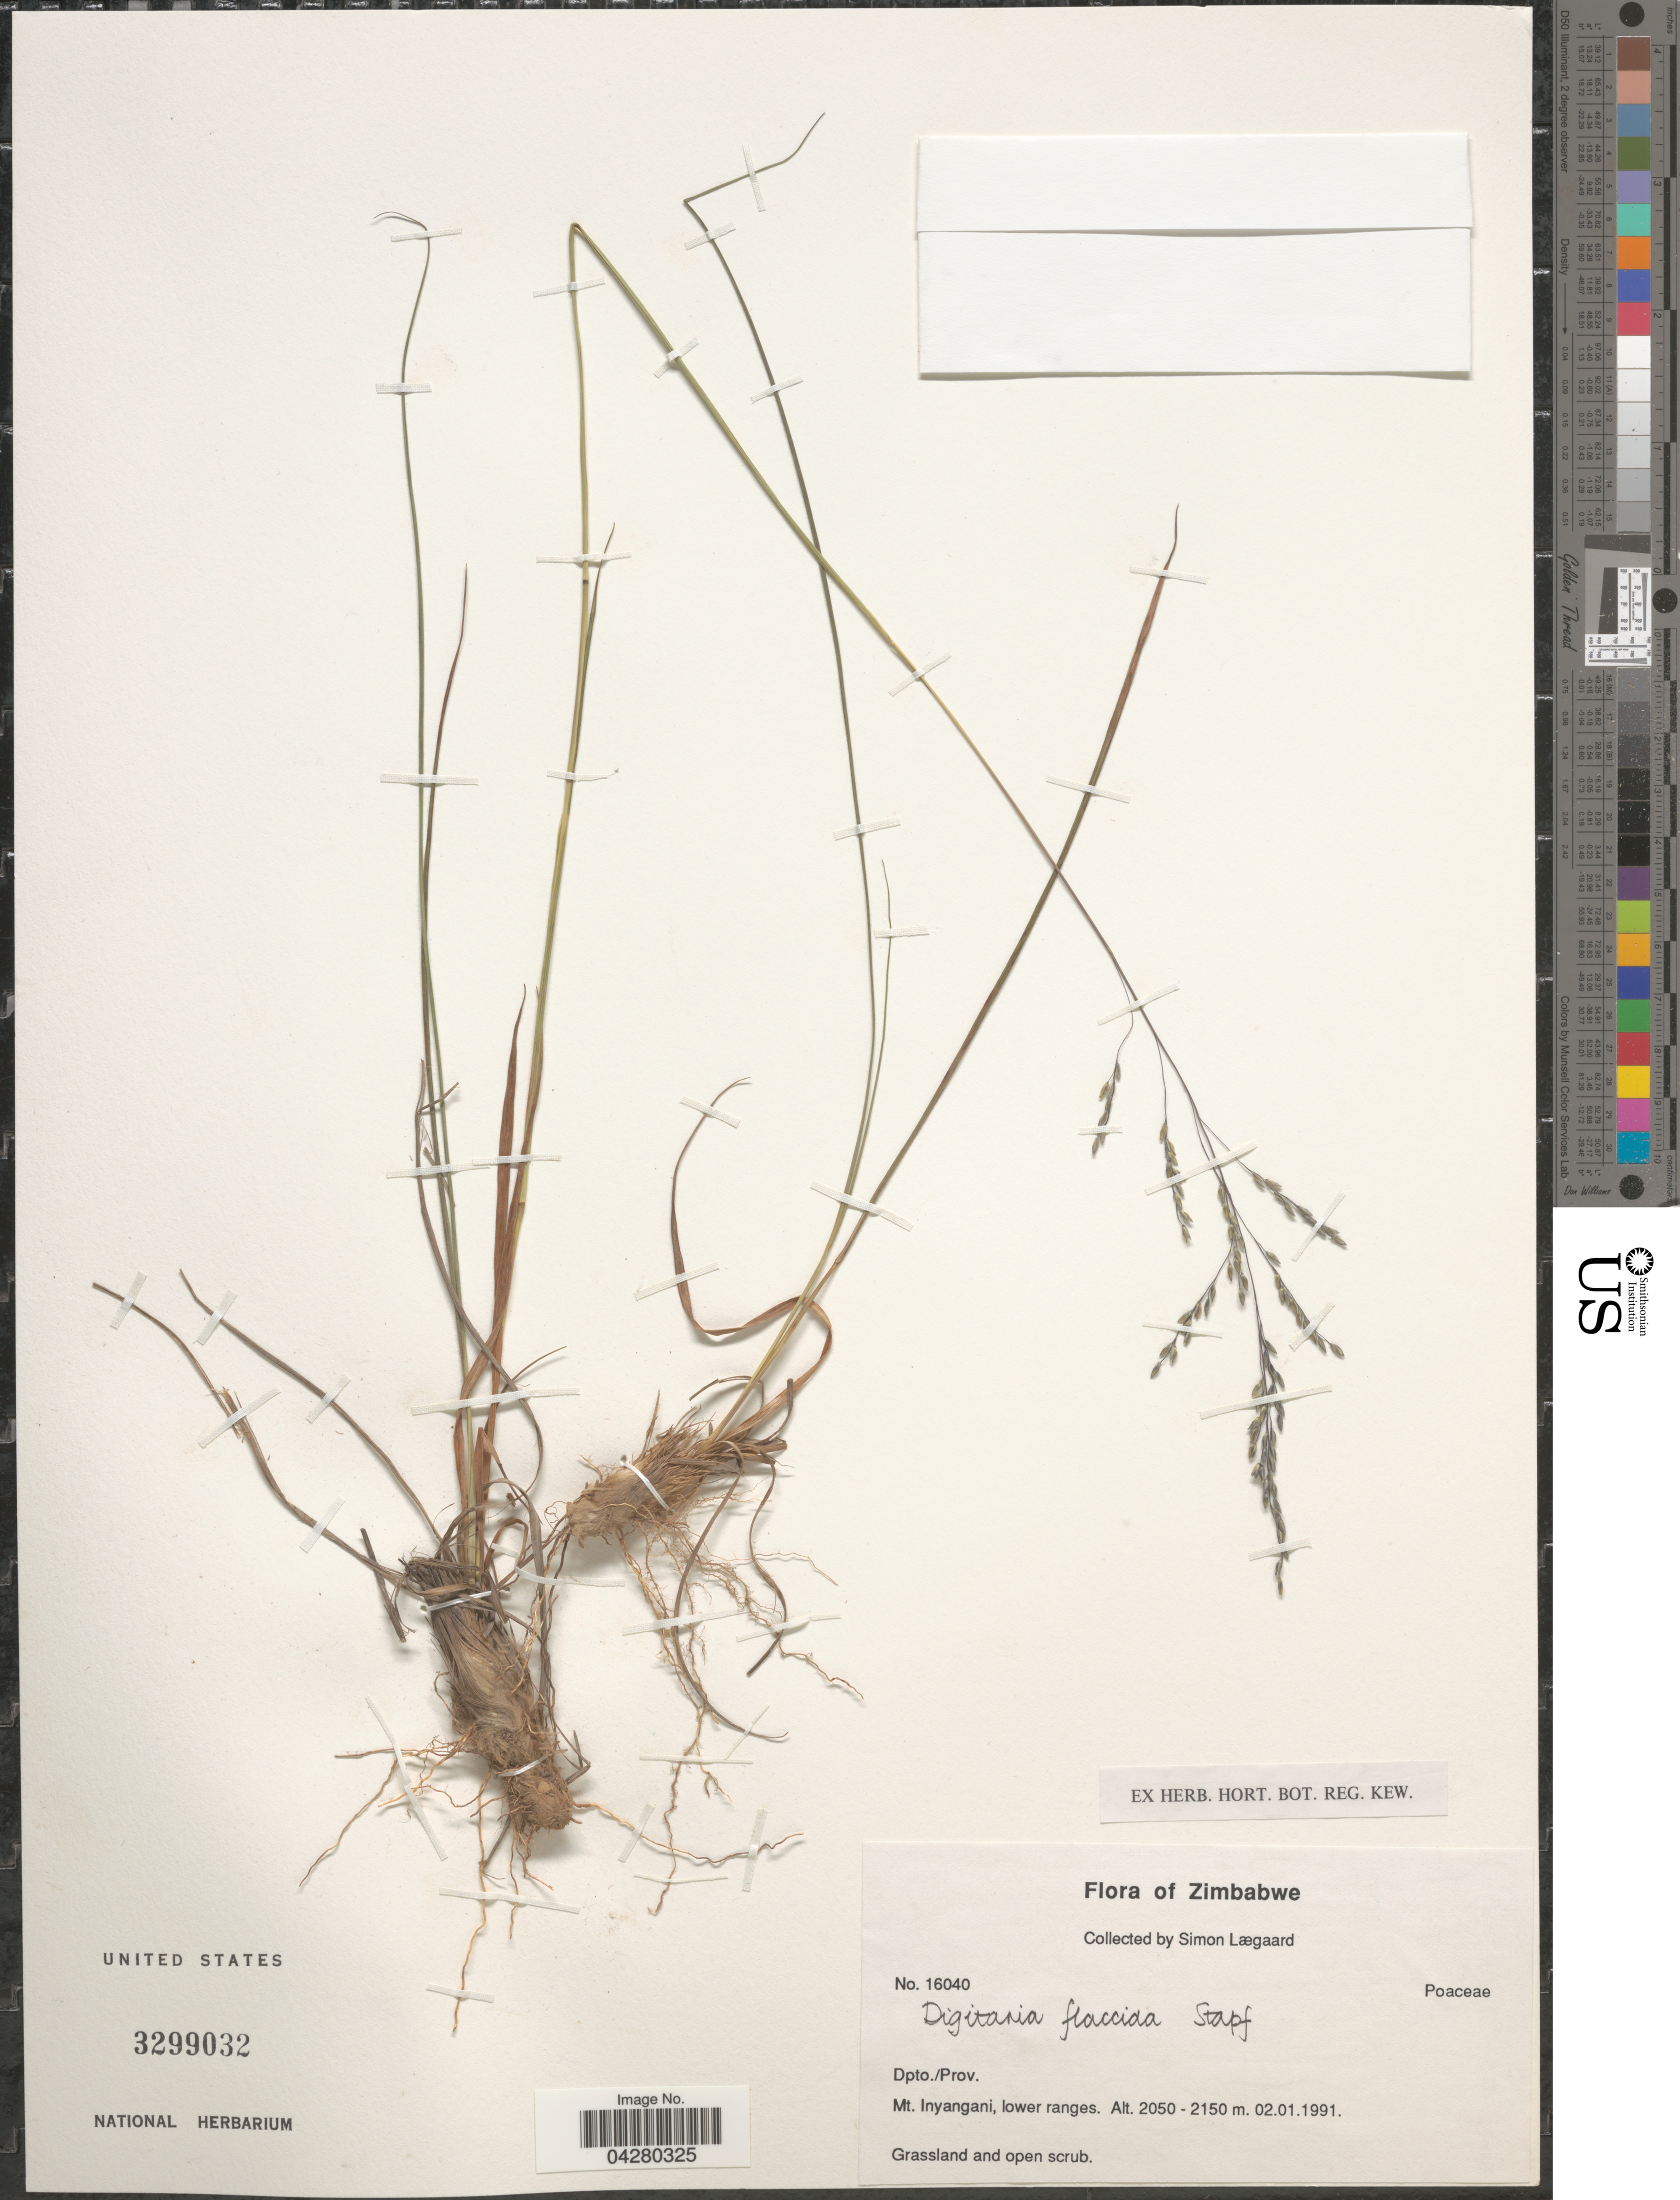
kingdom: Plantae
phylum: Tracheophyta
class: Liliopsida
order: Poales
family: Poaceae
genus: Digitaria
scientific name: Digitaria flaccida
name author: Stapf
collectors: S. Lægaard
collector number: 16040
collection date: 1991-01-02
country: Zimbabwe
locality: Dpto./Prov. Mt. Inyangani, lower ranges.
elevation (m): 2050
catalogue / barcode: US 3299032